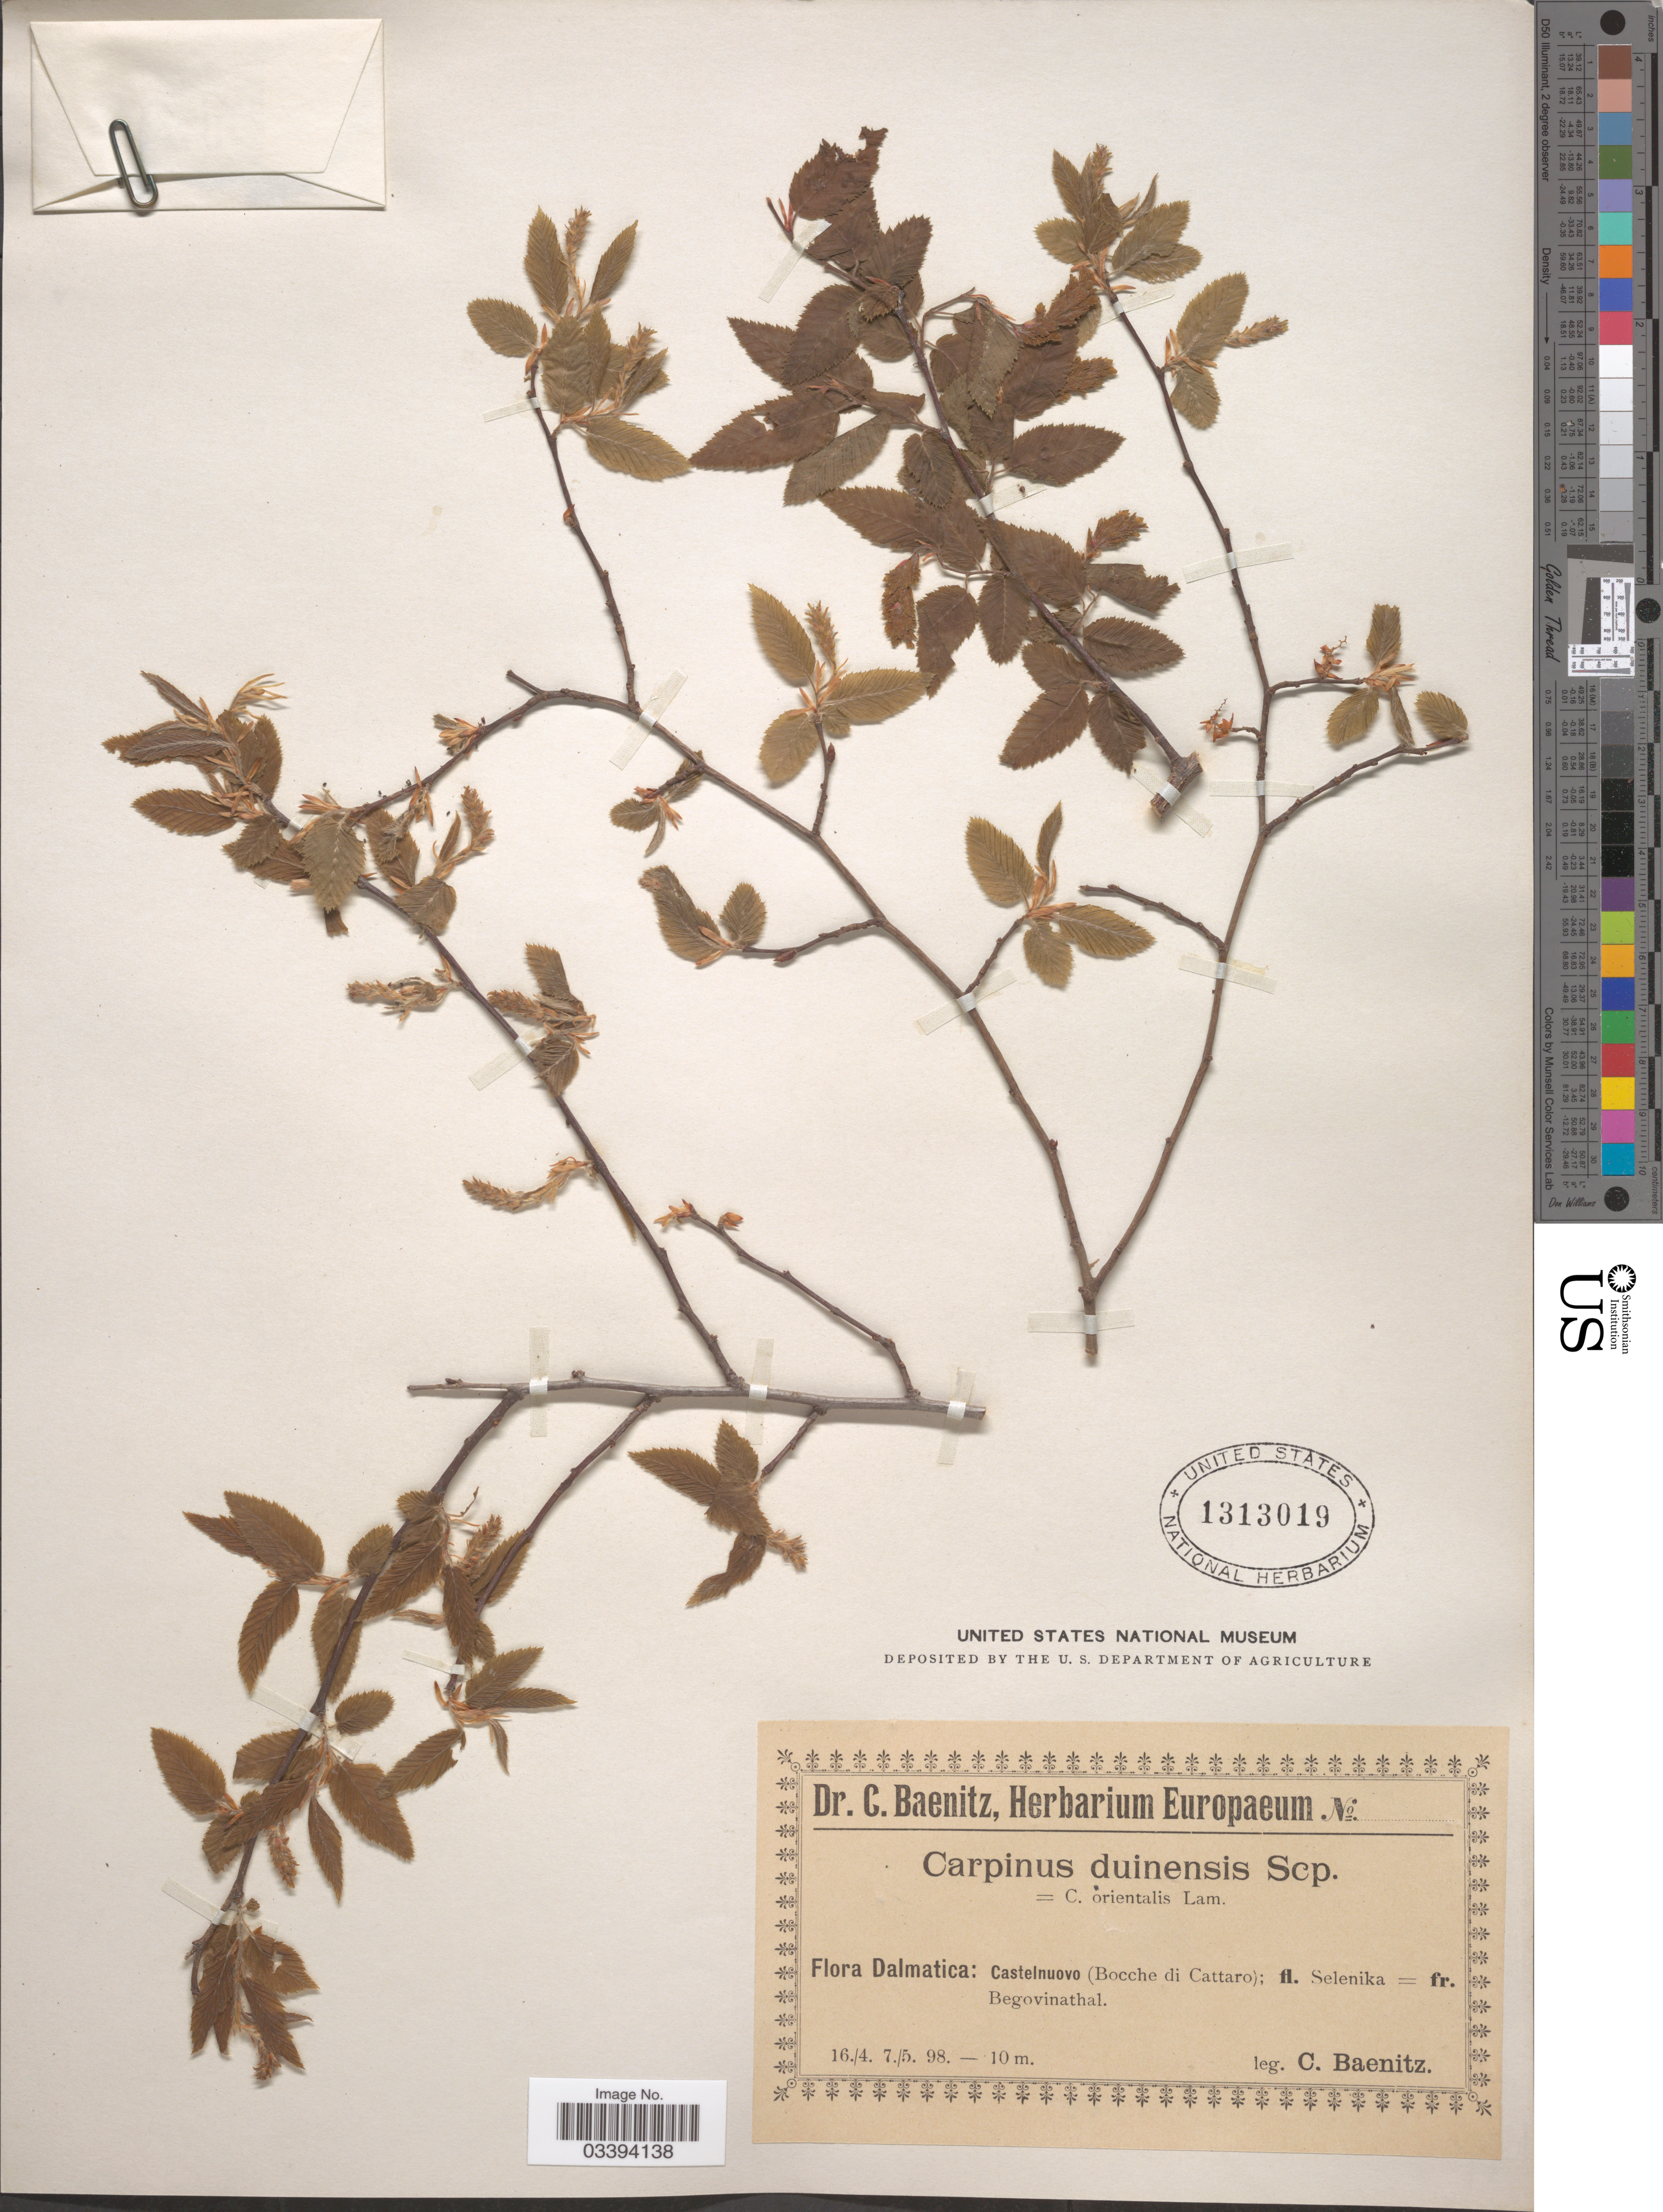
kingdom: Plantae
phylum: Tracheophyta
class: Magnoliopsida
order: Fagales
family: Betulaceae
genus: Carpinus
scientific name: Carpinus orientalis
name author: Mill.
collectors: C. G. Baenitz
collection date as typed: Transcribed d/m/y: 16/4/98 to 7/5/98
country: Montenegro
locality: Dalmatica: Castelnuovo (Bocche di Cattaro); fl. Selenika=fr. Begovinathal.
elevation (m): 10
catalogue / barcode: US 1313019